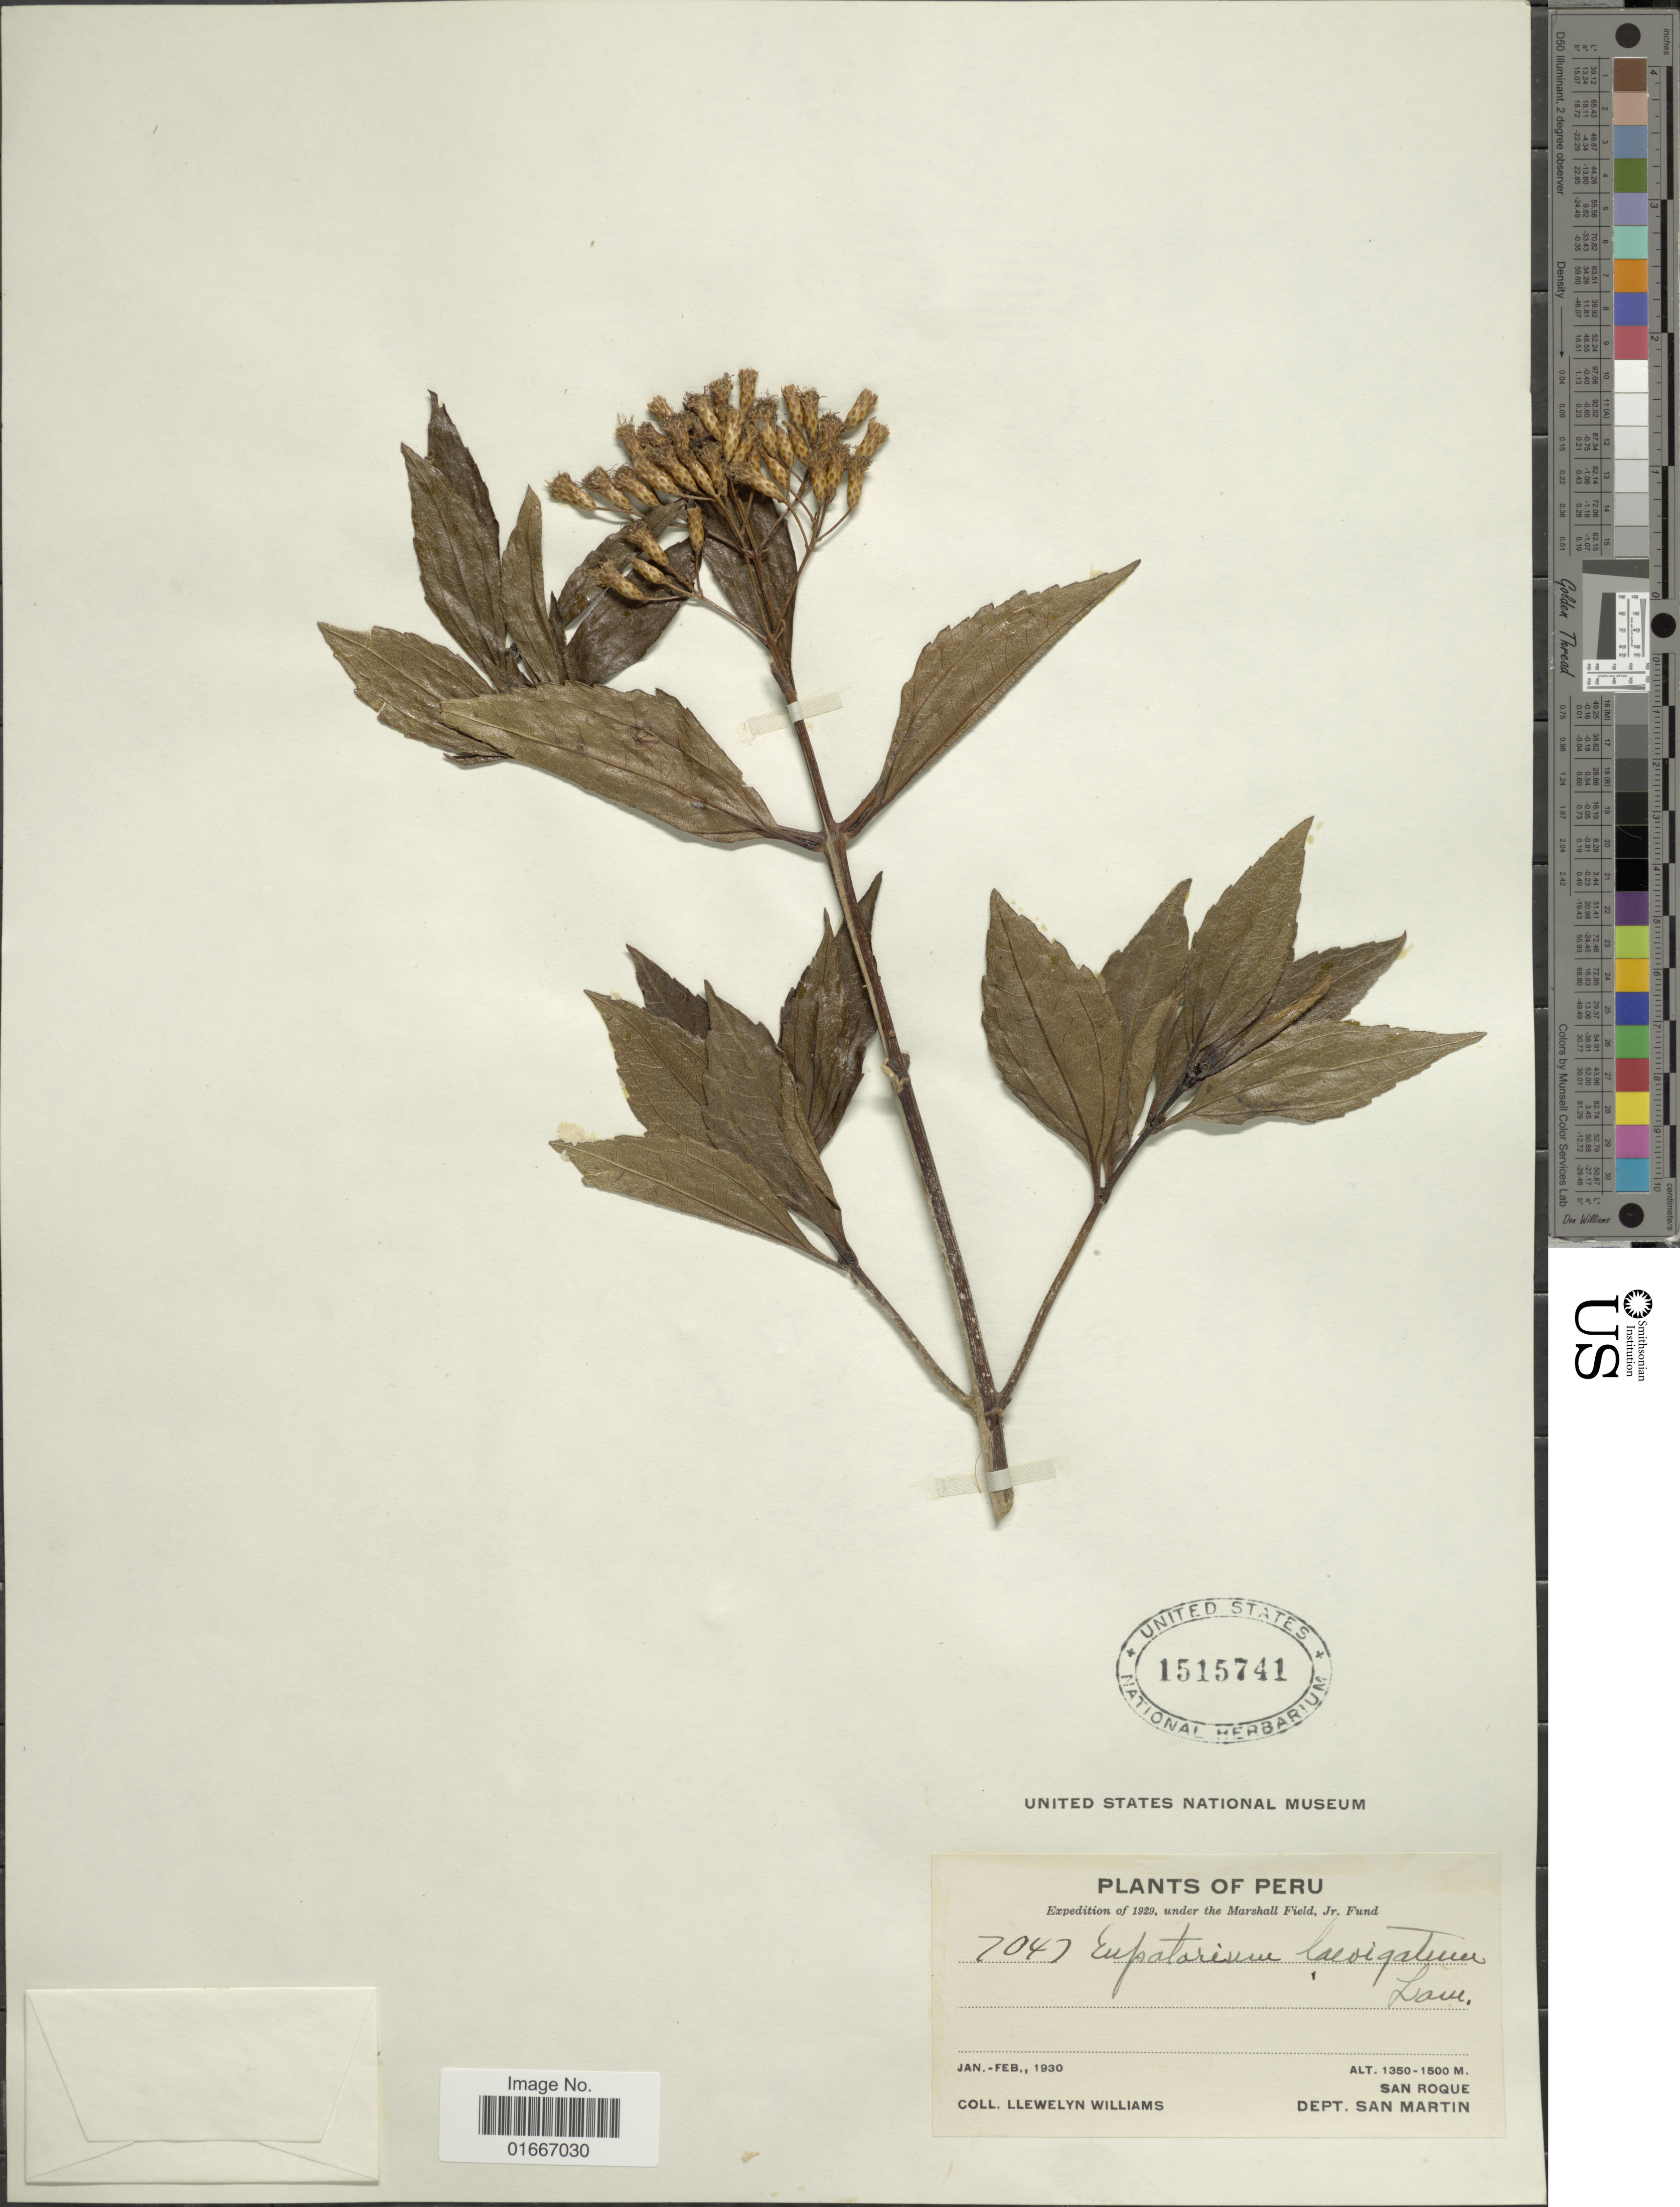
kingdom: Plantae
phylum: Tracheophyta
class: Magnoliopsida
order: Asterales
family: Asteraceae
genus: Chromolaena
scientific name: Chromolaena laevigata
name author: (Lam.) R.M. King & H. Rob.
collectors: Ll. Williams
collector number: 7047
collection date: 1930-01/1930-02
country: Peru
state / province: San Martín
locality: San Roque.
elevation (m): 1350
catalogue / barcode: US 1515741